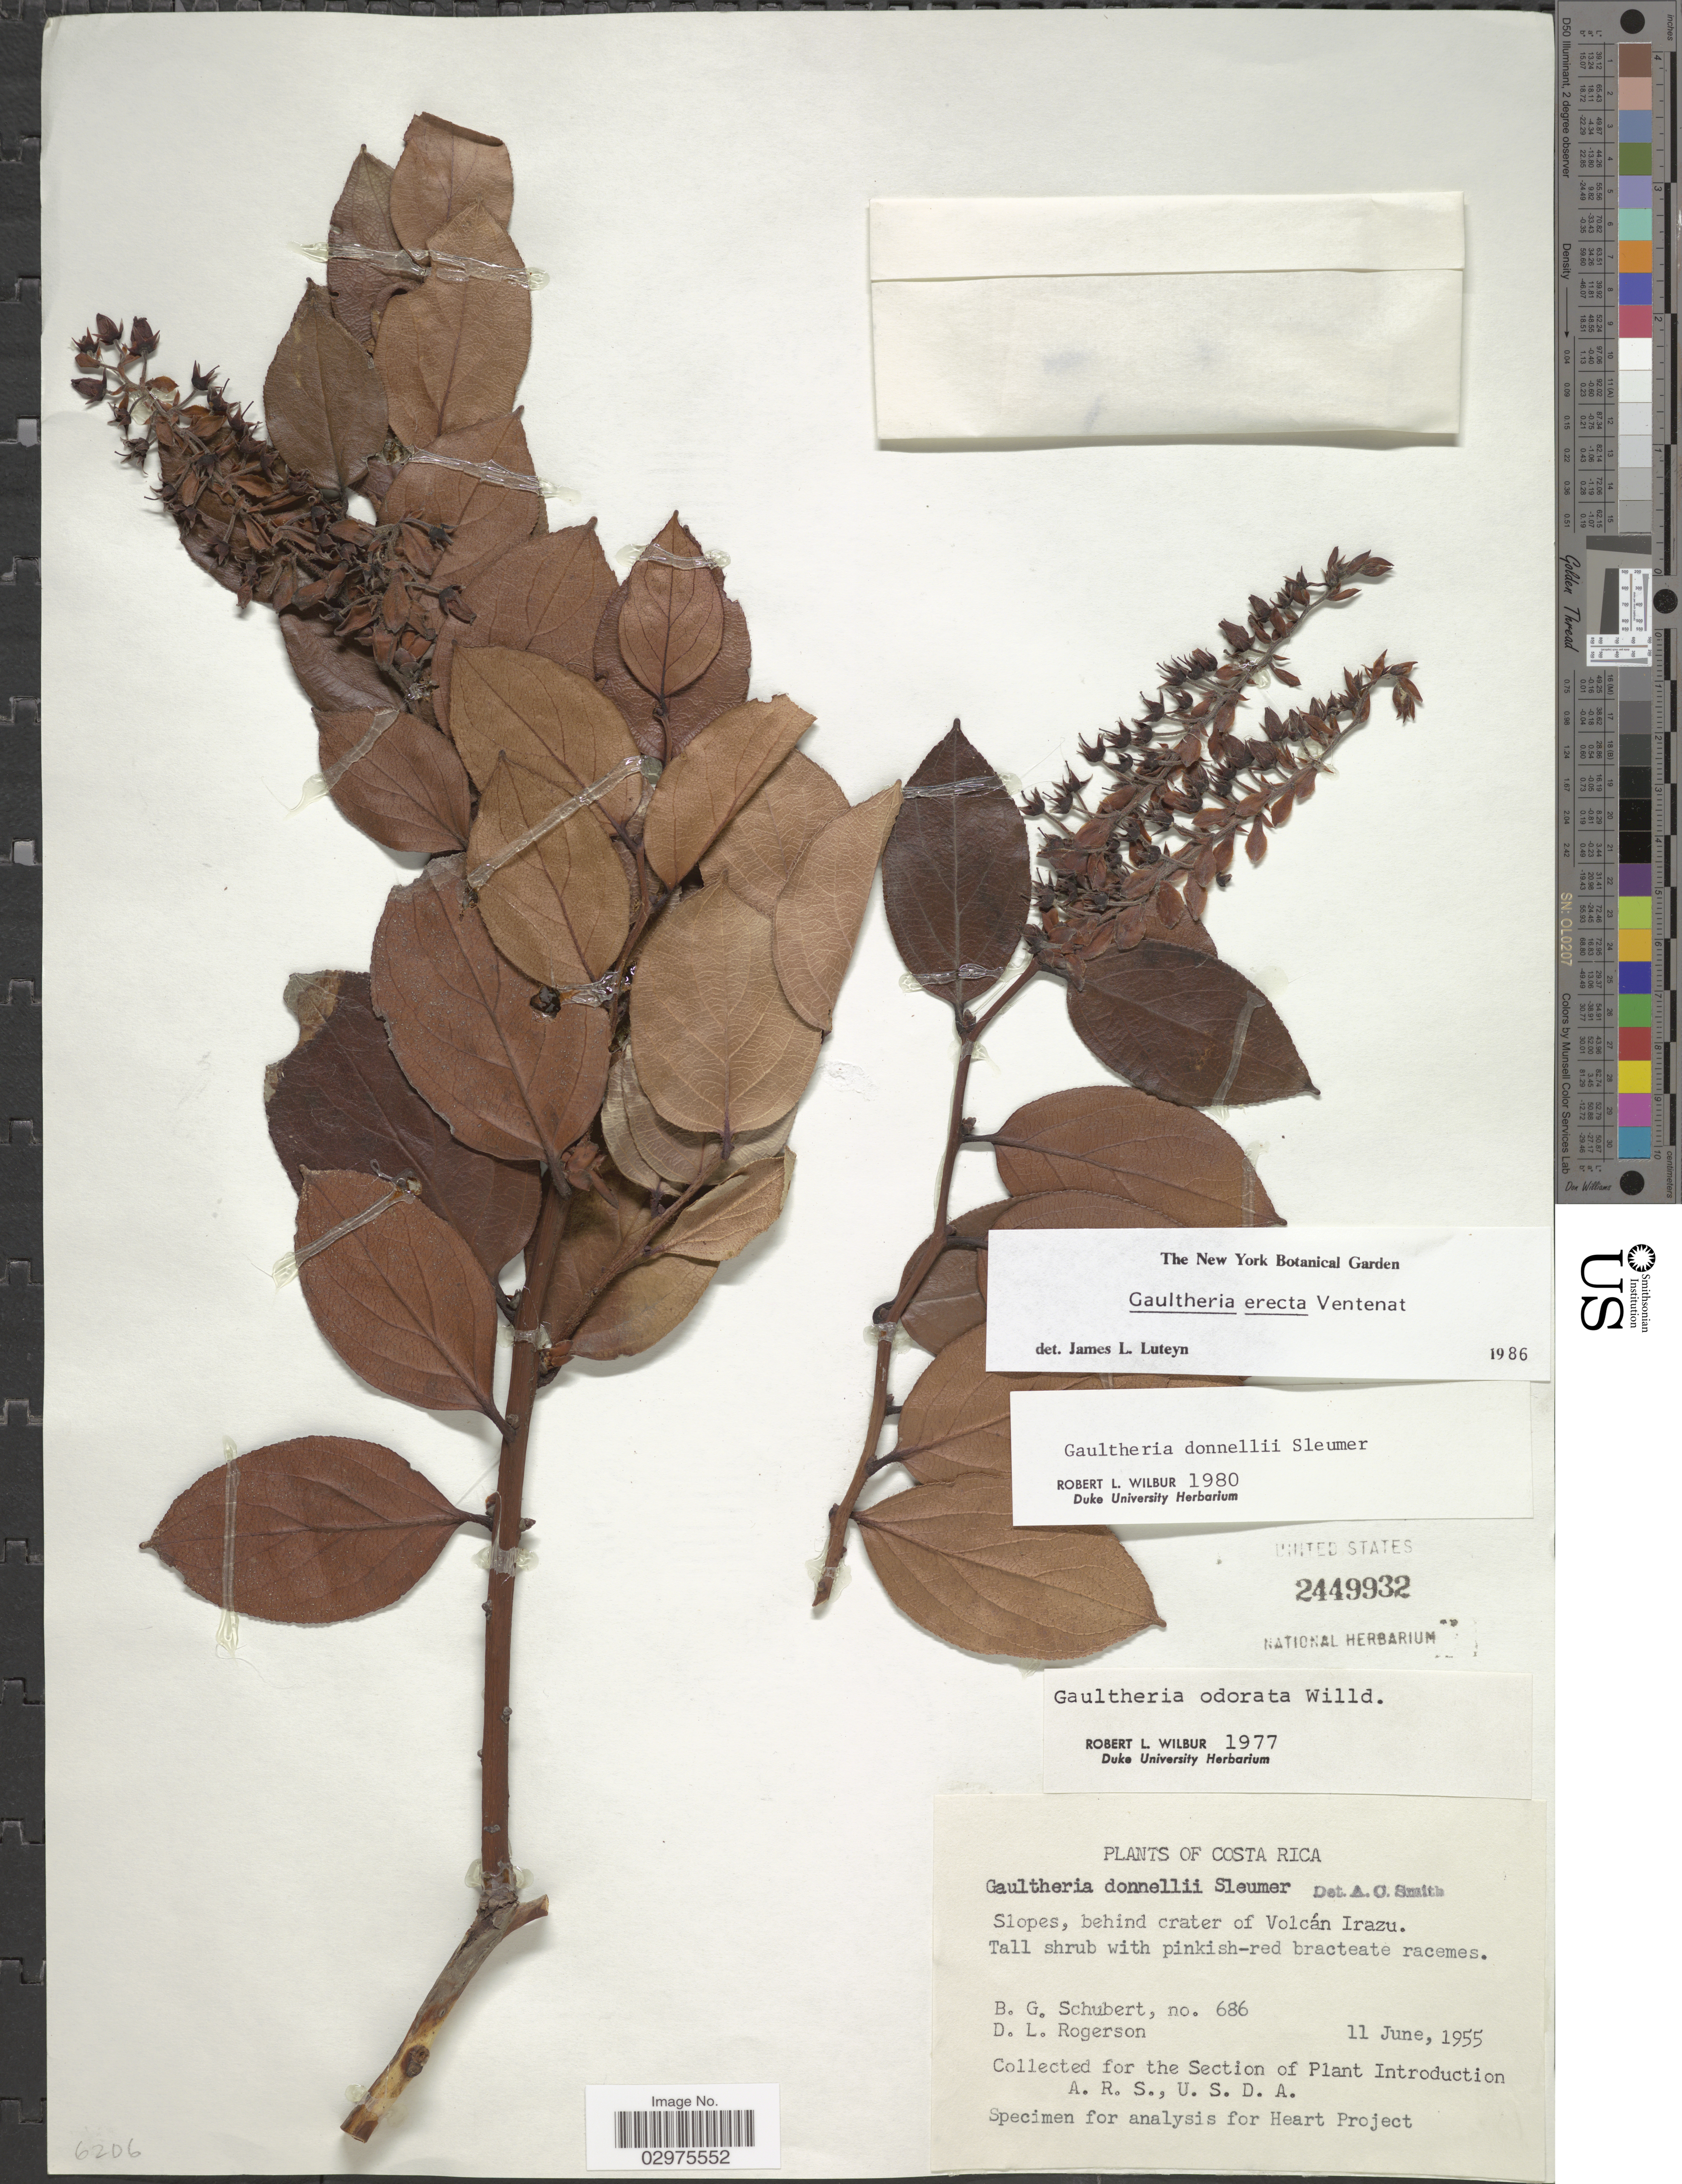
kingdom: Plantae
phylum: Tracheophyta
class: Magnoliopsida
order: Ericales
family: Ericaceae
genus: Gaultheria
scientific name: Gaultheria erecta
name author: Vent.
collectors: B. Schubert & D. Rogerson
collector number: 686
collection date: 1955-06-11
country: Costa Rica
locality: Behind crater of Volcán Irazu.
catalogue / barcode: US 2449932